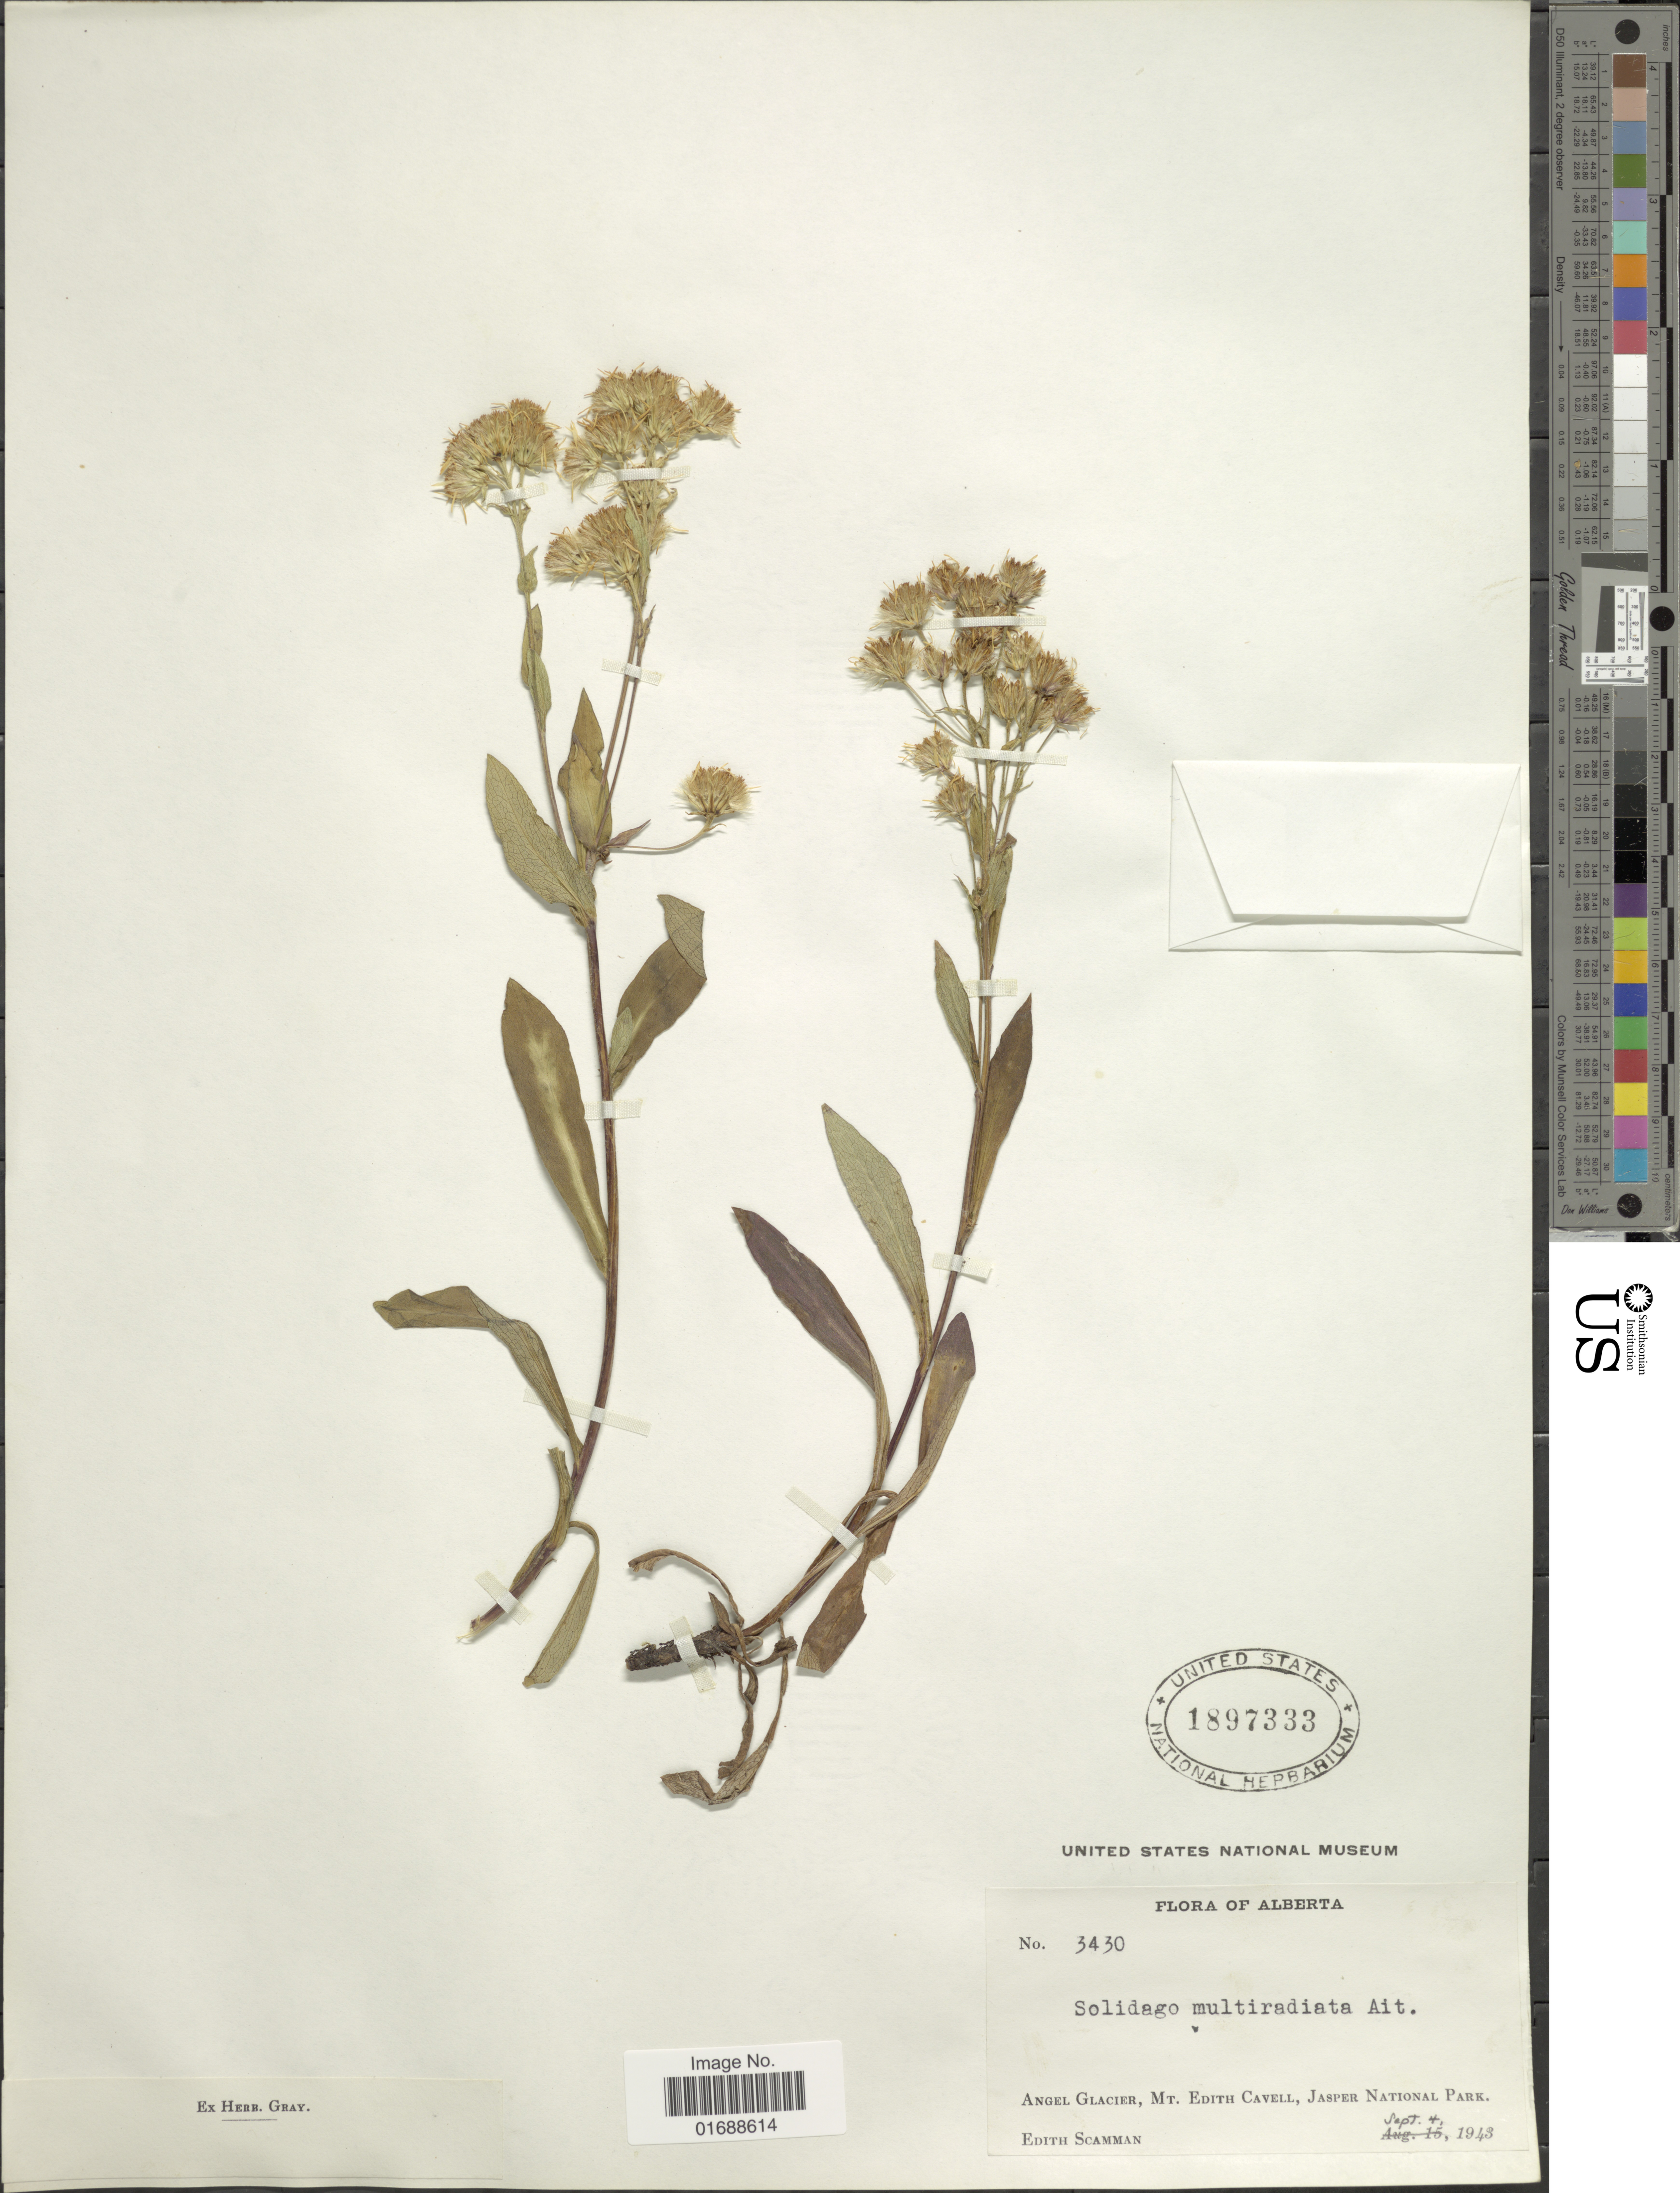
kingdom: Plantae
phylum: Tracheophyta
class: Magnoliopsida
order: Asterales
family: Asteraceae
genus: Solidago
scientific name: Solidago multiradiata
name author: Aiton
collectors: E. Scamman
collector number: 3430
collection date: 1943-09-04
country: Canada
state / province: Alberta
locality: Angel Glacier, Mt. Editch Cavell, Jasper National Park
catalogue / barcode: US 1897333